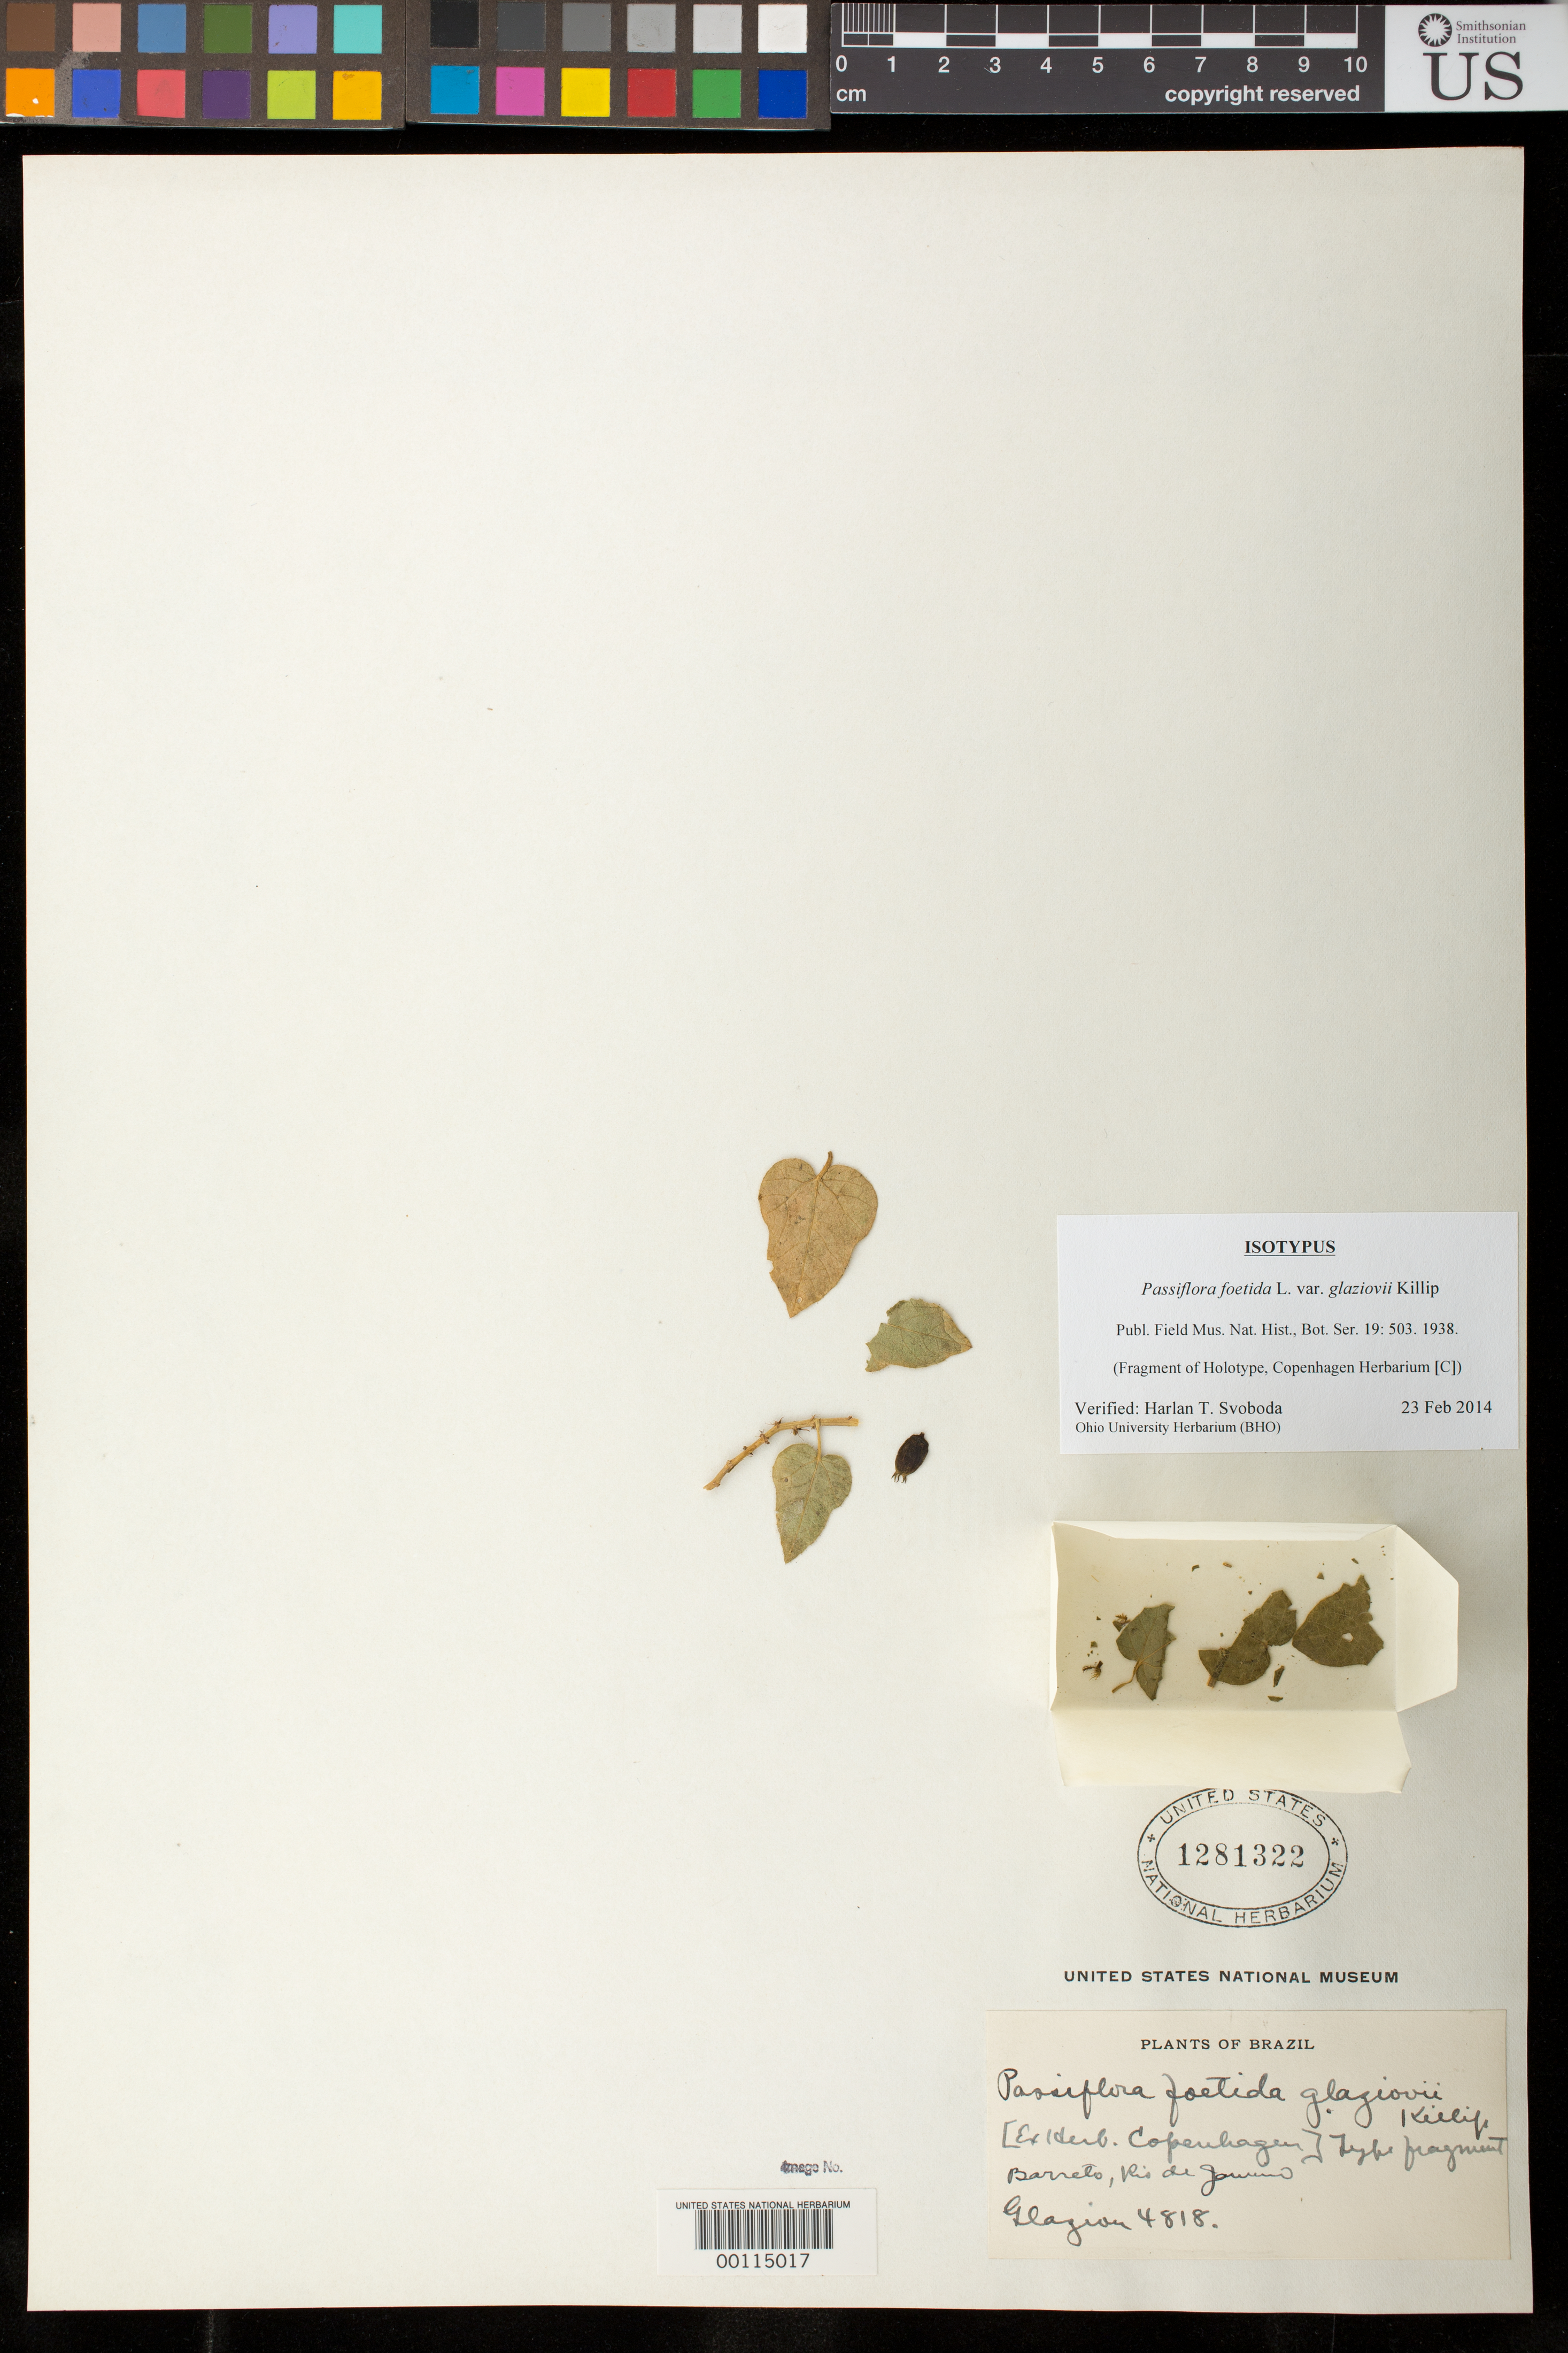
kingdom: Plantae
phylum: Tracheophyta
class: Magnoliopsida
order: Malpighiales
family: Passifloraceae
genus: Passiflora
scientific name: Passiflora foetida var. glaziovii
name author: Killip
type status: Isotype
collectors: A. F. M. Glaziou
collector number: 4818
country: Brazil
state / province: Rio de Janeiro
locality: Barreto, Nova Friburgo.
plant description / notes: Fragmentary material of type specimen ex herb. Copenhagen.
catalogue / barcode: US 1281322